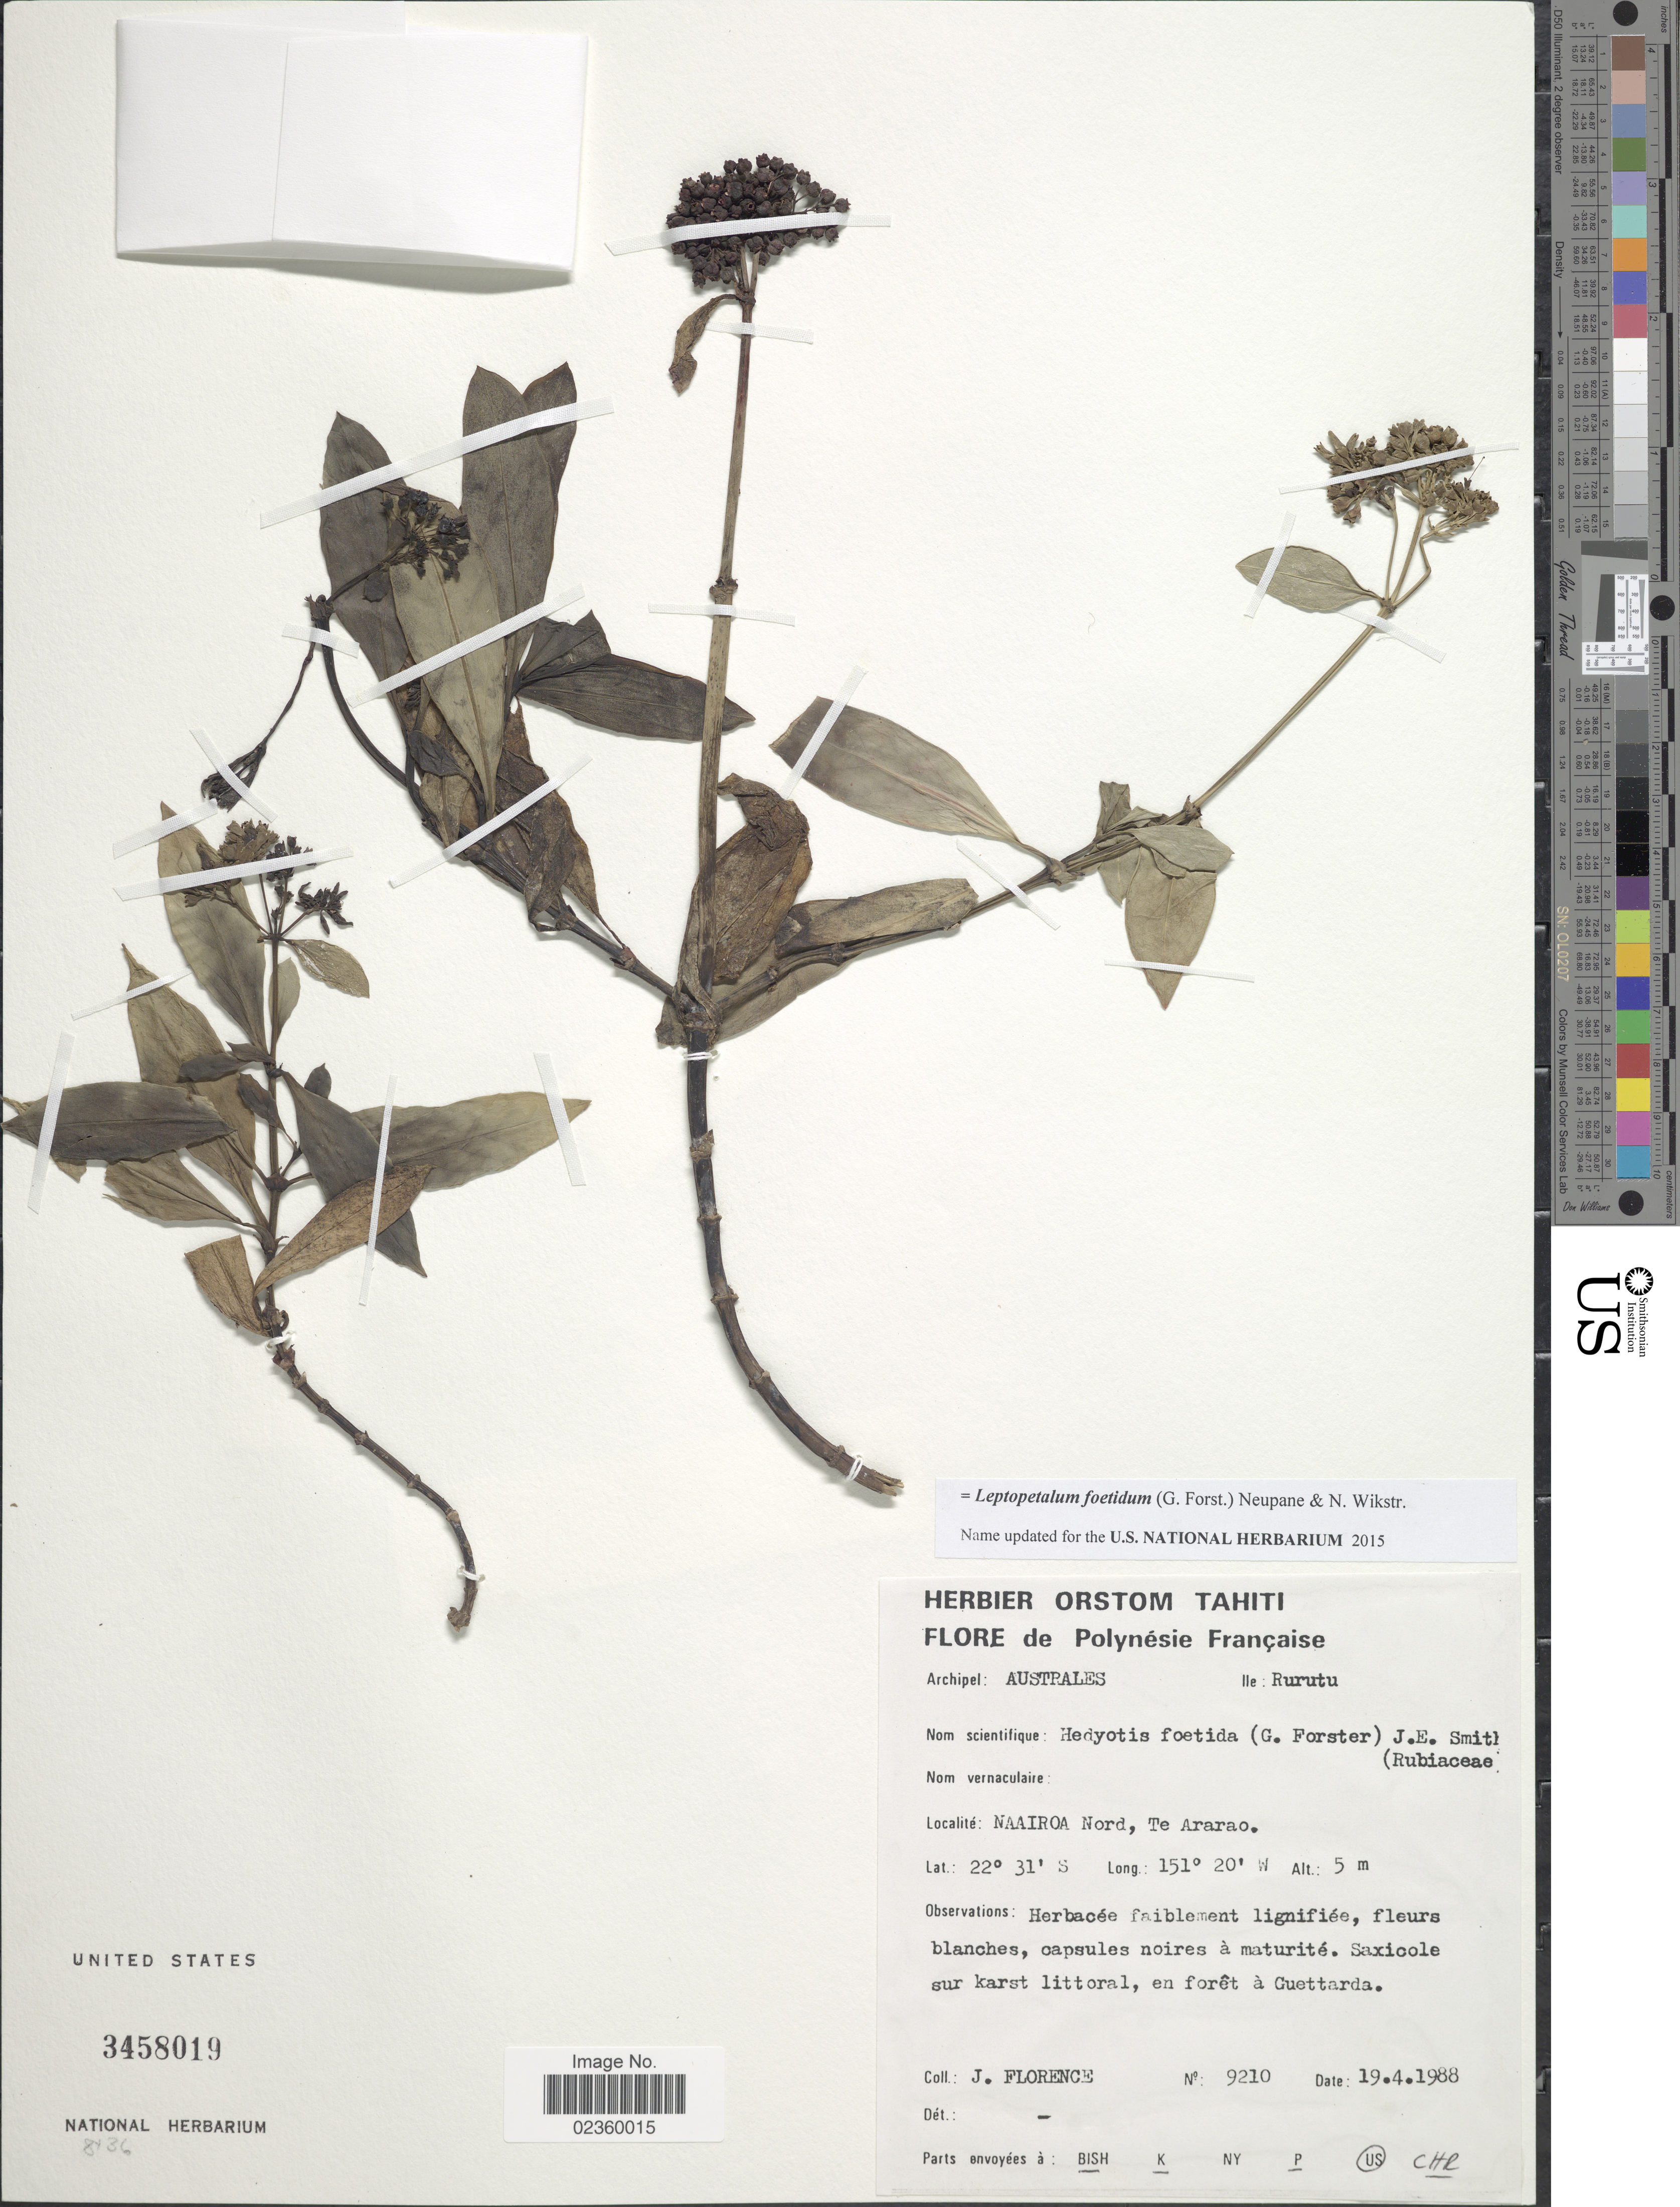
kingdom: Plantae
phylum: Tracheophyta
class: Magnoliopsida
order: Gentianales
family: Rubiaceae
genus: Leptopetalum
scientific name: Leptopetalum foetidum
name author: (G. Forst.) Neupane & N. Wikstr.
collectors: J. Florence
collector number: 9210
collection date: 1988-04-19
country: French Polynesia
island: Rurutu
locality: Archipel : Australes. Ile: Rurutu. Naairoa Nord, Te Ararao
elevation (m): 5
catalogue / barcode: US 3458019